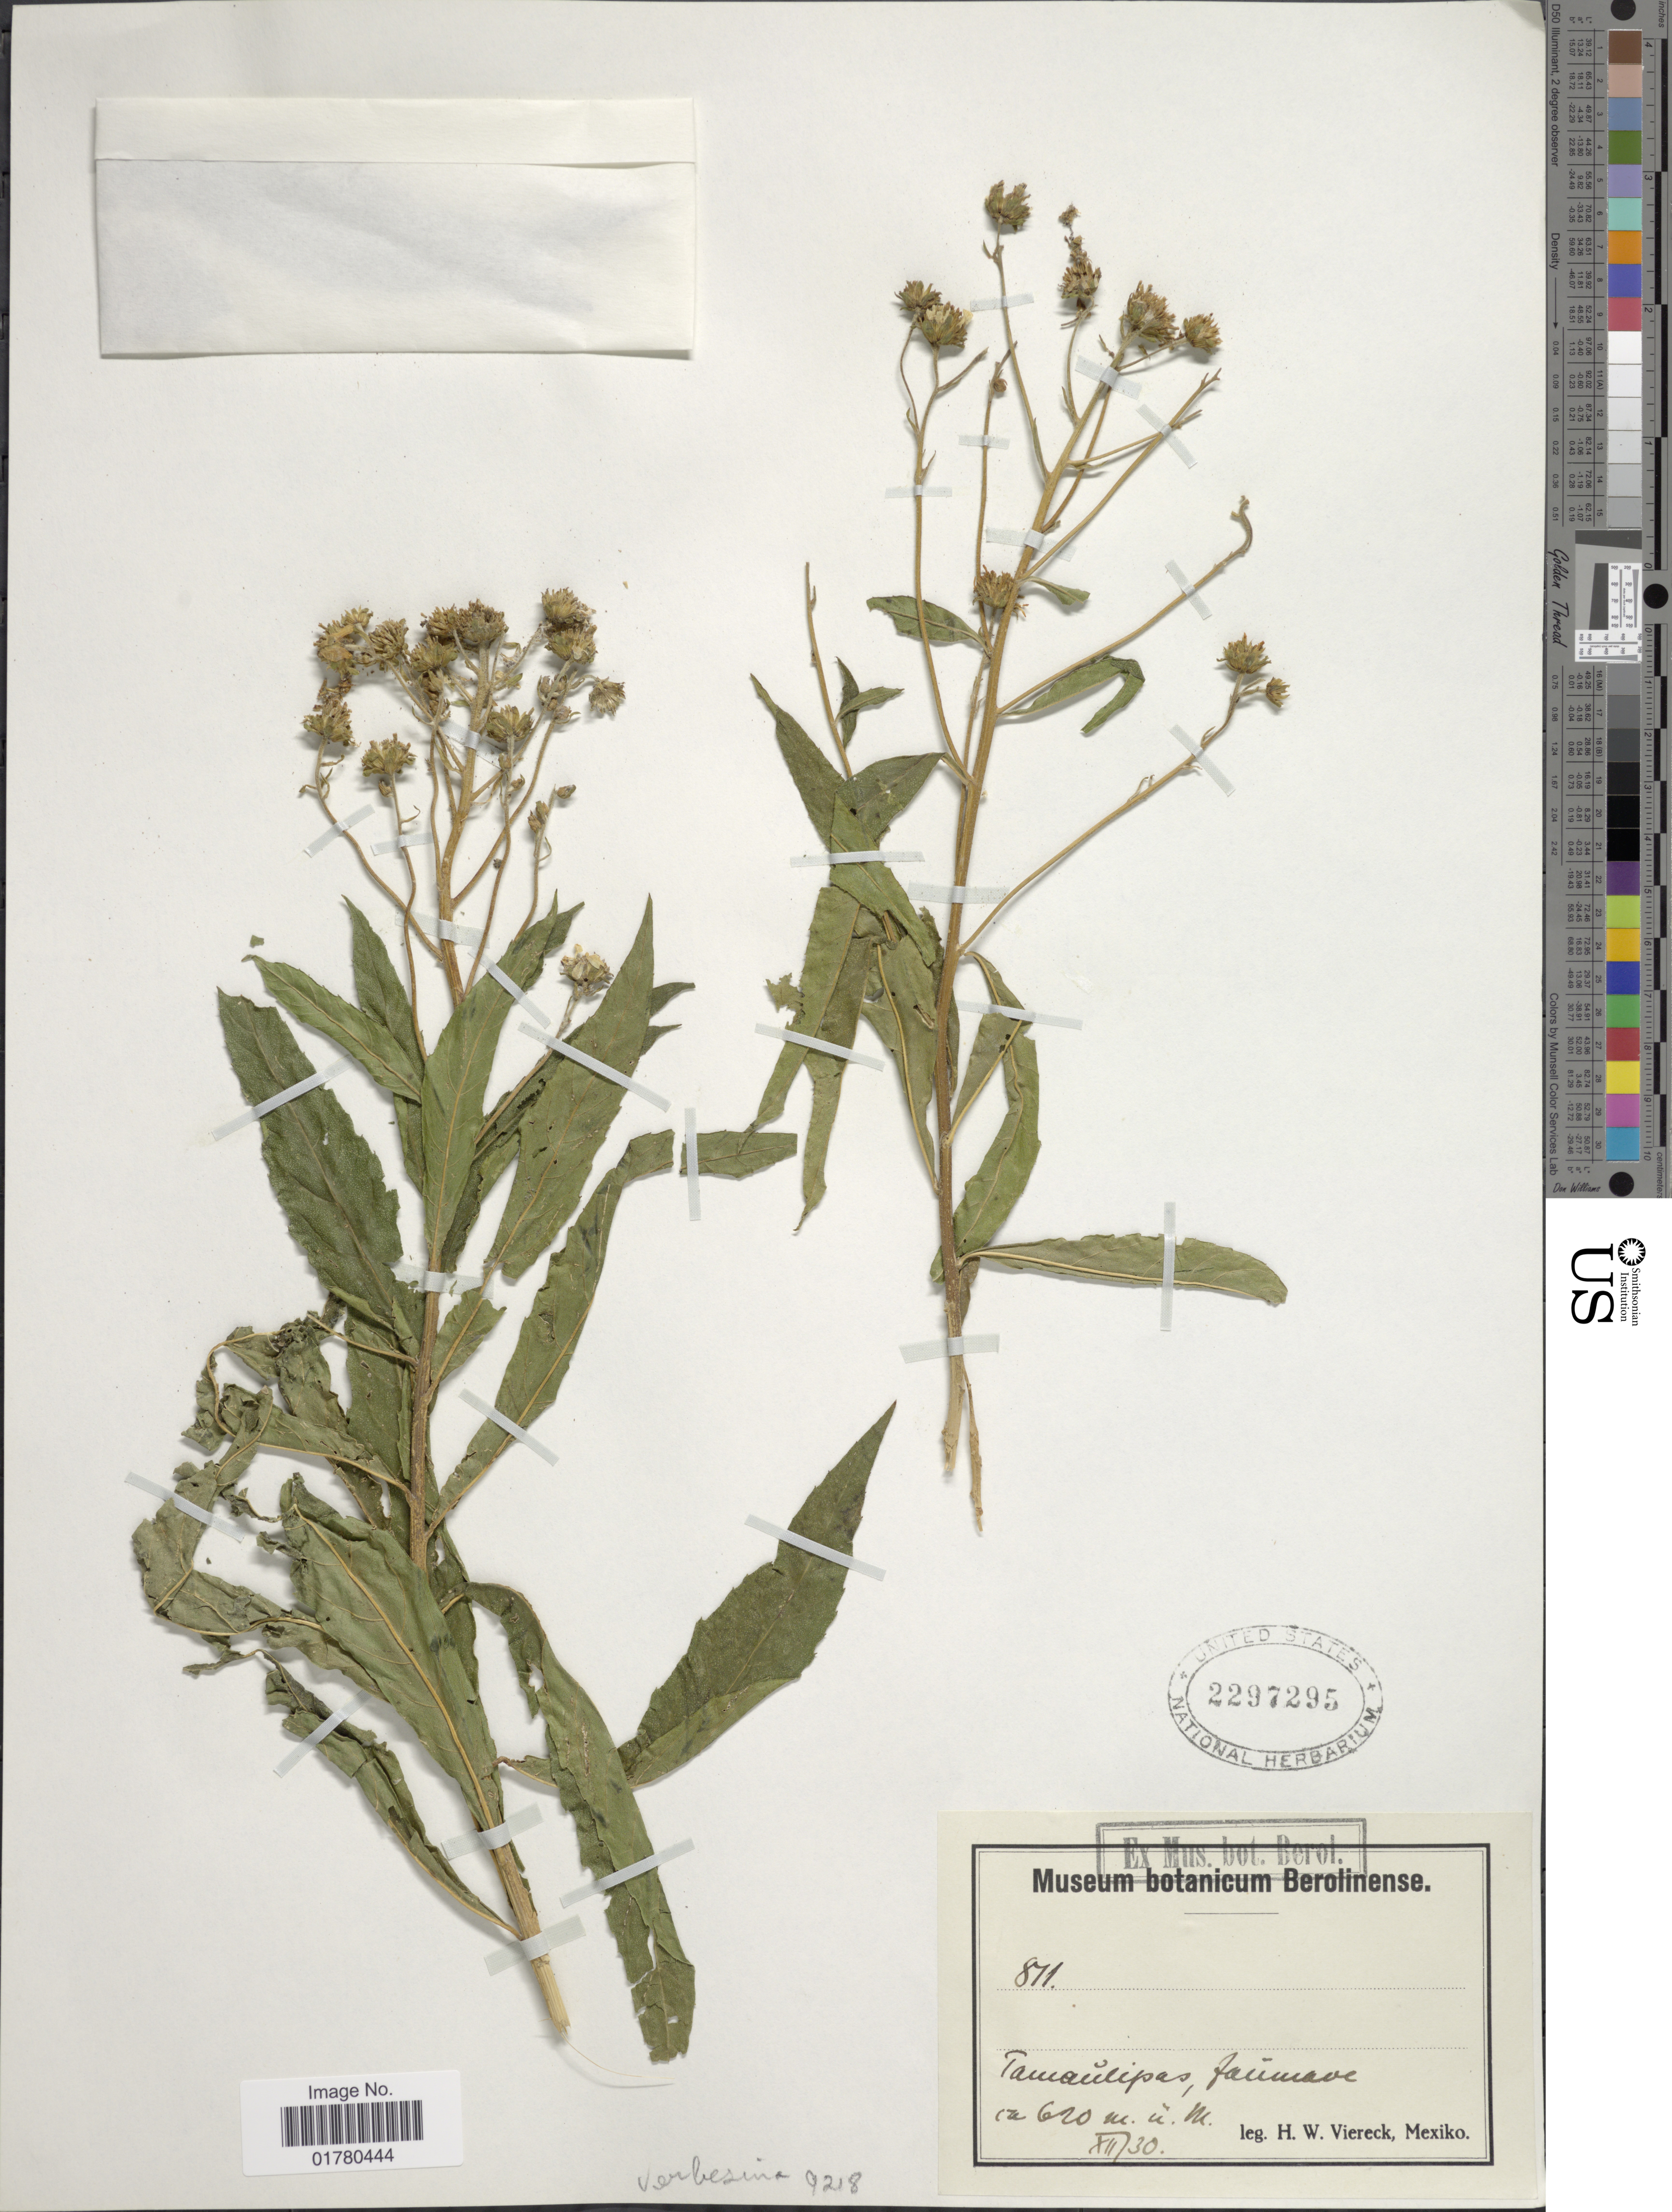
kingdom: Plantae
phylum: Tracheophyta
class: Magnoliopsida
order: Asterales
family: Asteraceae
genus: Verbesina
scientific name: Verbesina sp.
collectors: H. W. Viereck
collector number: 811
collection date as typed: Transcribed d/m/y: /12/30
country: Mexico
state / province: Tamaulipas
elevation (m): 620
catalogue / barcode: US 2297295